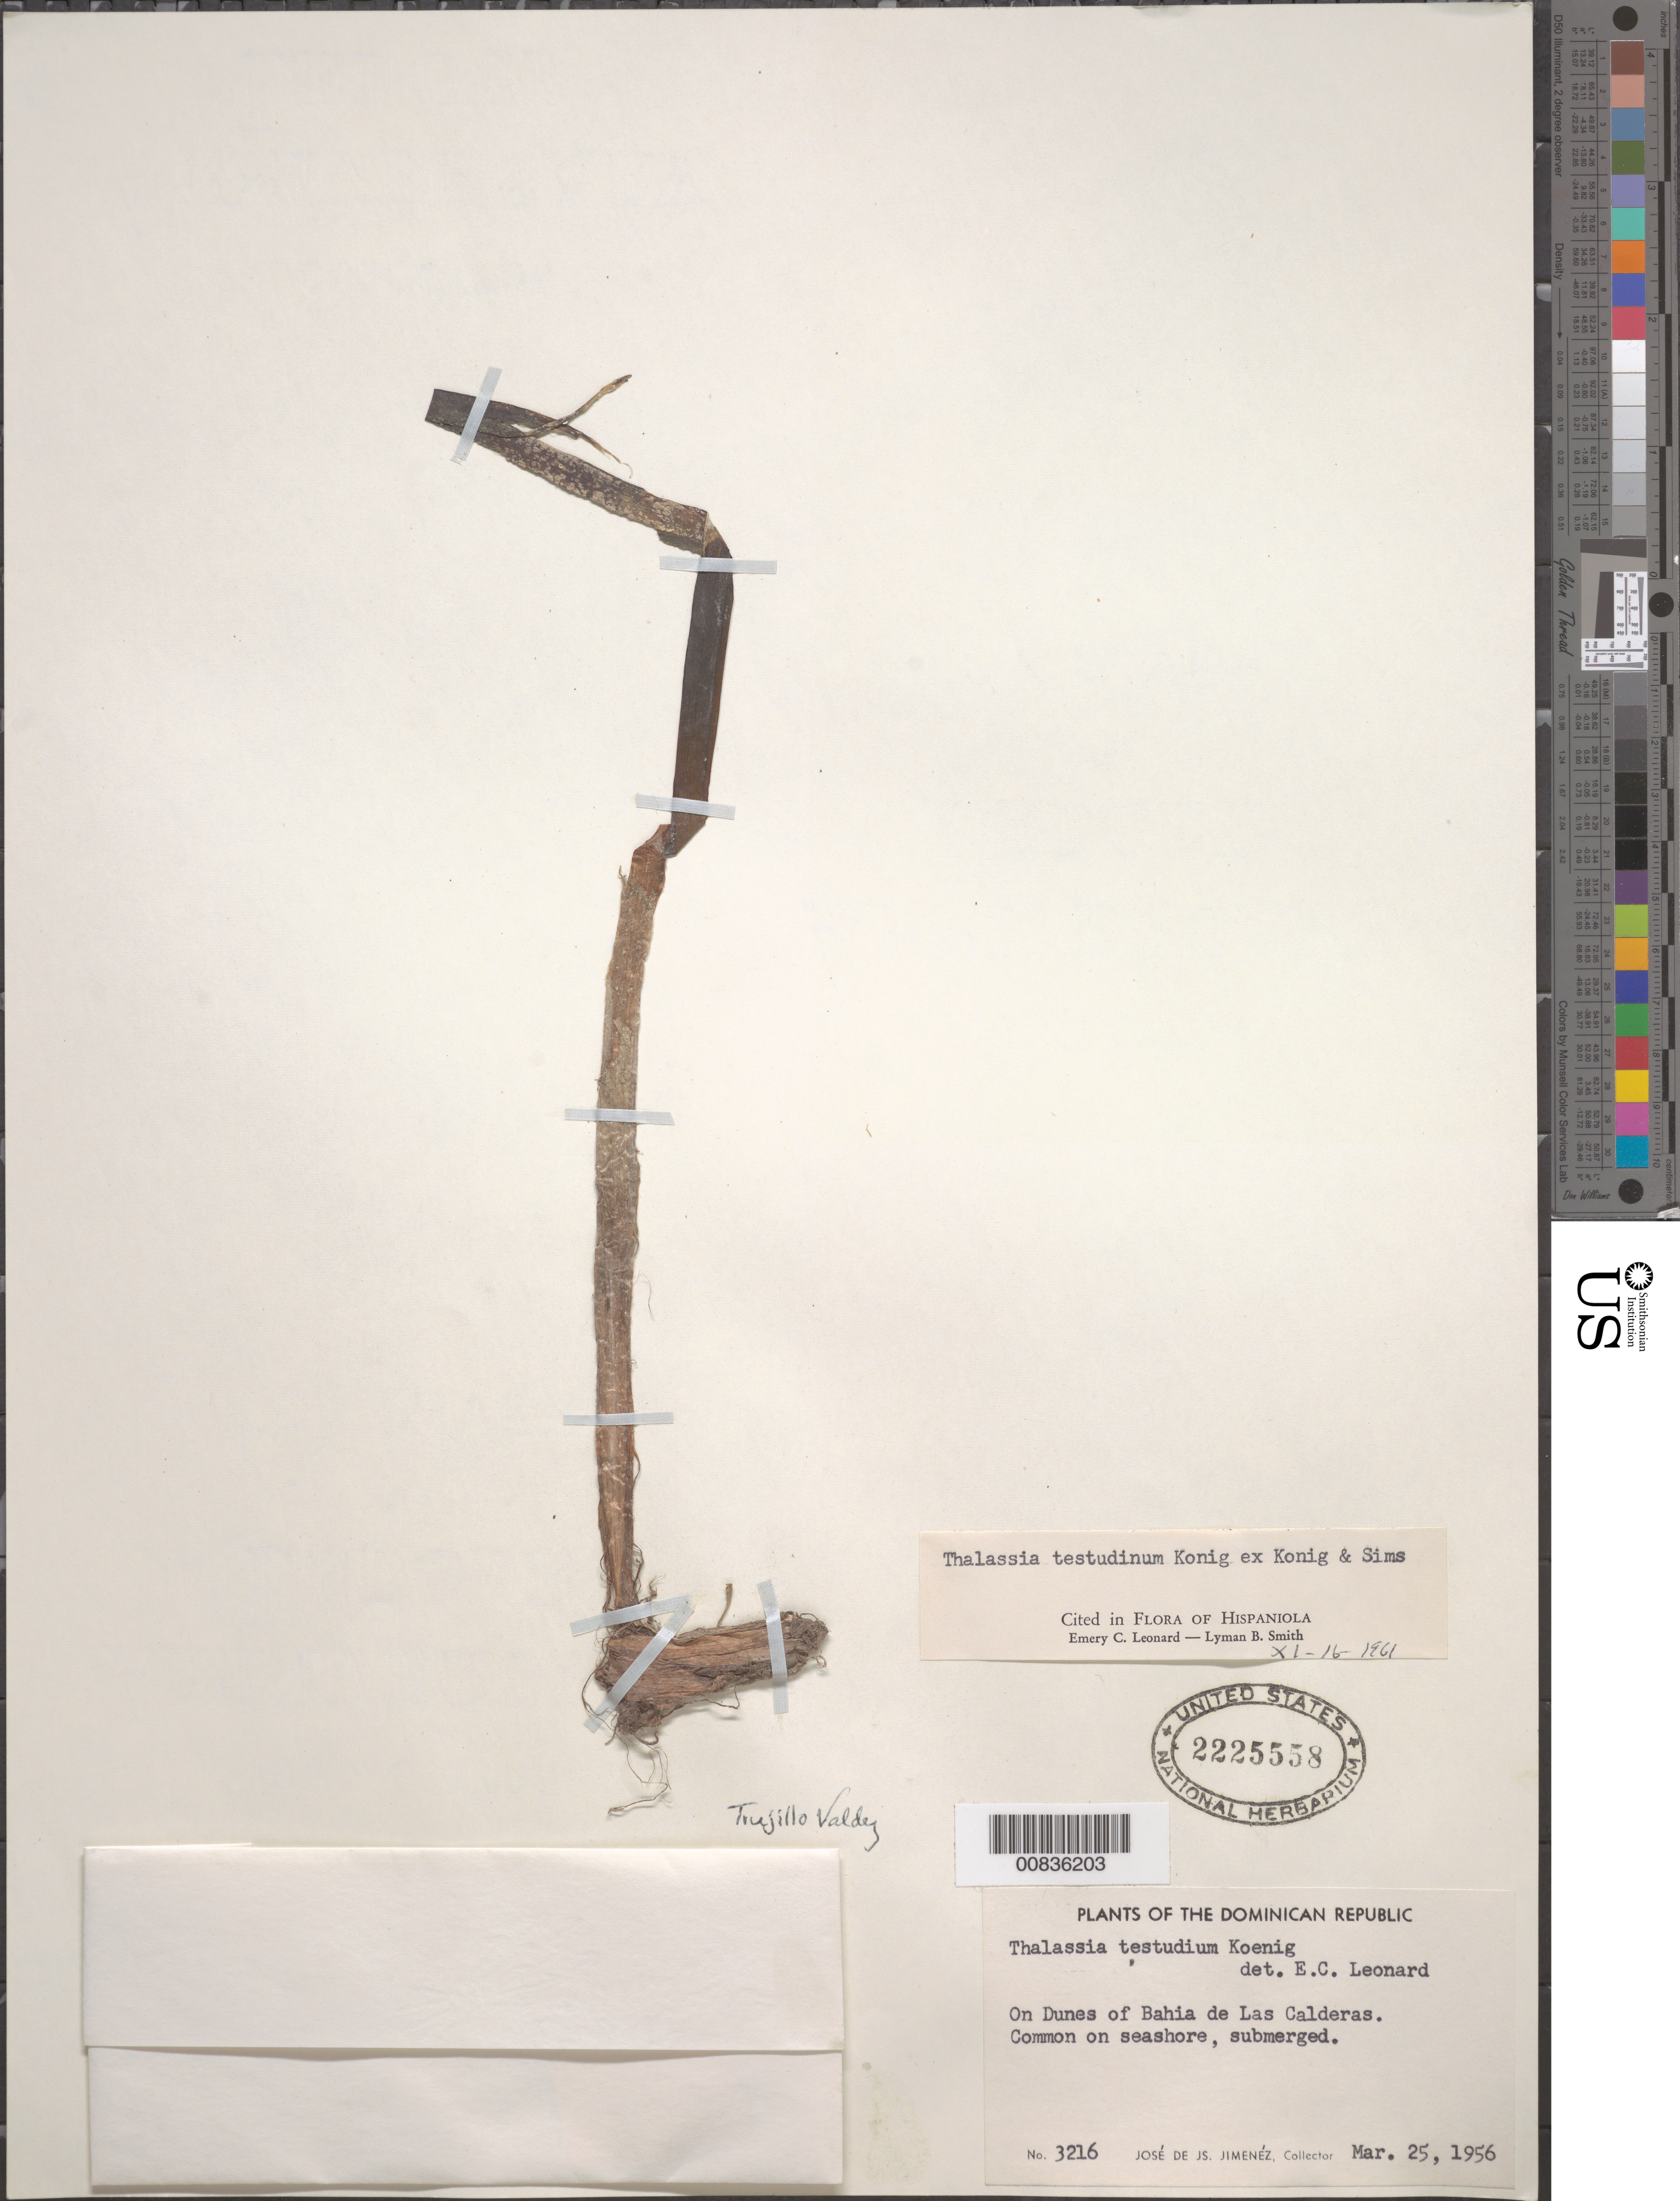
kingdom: Plantae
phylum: Tracheophyta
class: Liliopsida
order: Alismatales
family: Hydrocharitaceae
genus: Thalassia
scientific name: Thalassia testudinum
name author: Banks & Sol. ex K.D. Koenig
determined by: Leonard, Emery C., (US)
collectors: J. J. Jiménez Almonte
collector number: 3216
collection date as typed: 25 Mar 1956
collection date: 1956-03-25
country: Dominican Republic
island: Hispaniola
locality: Bahia de Las Calderas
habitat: On dunes of seashore, submerged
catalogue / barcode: US 2225558